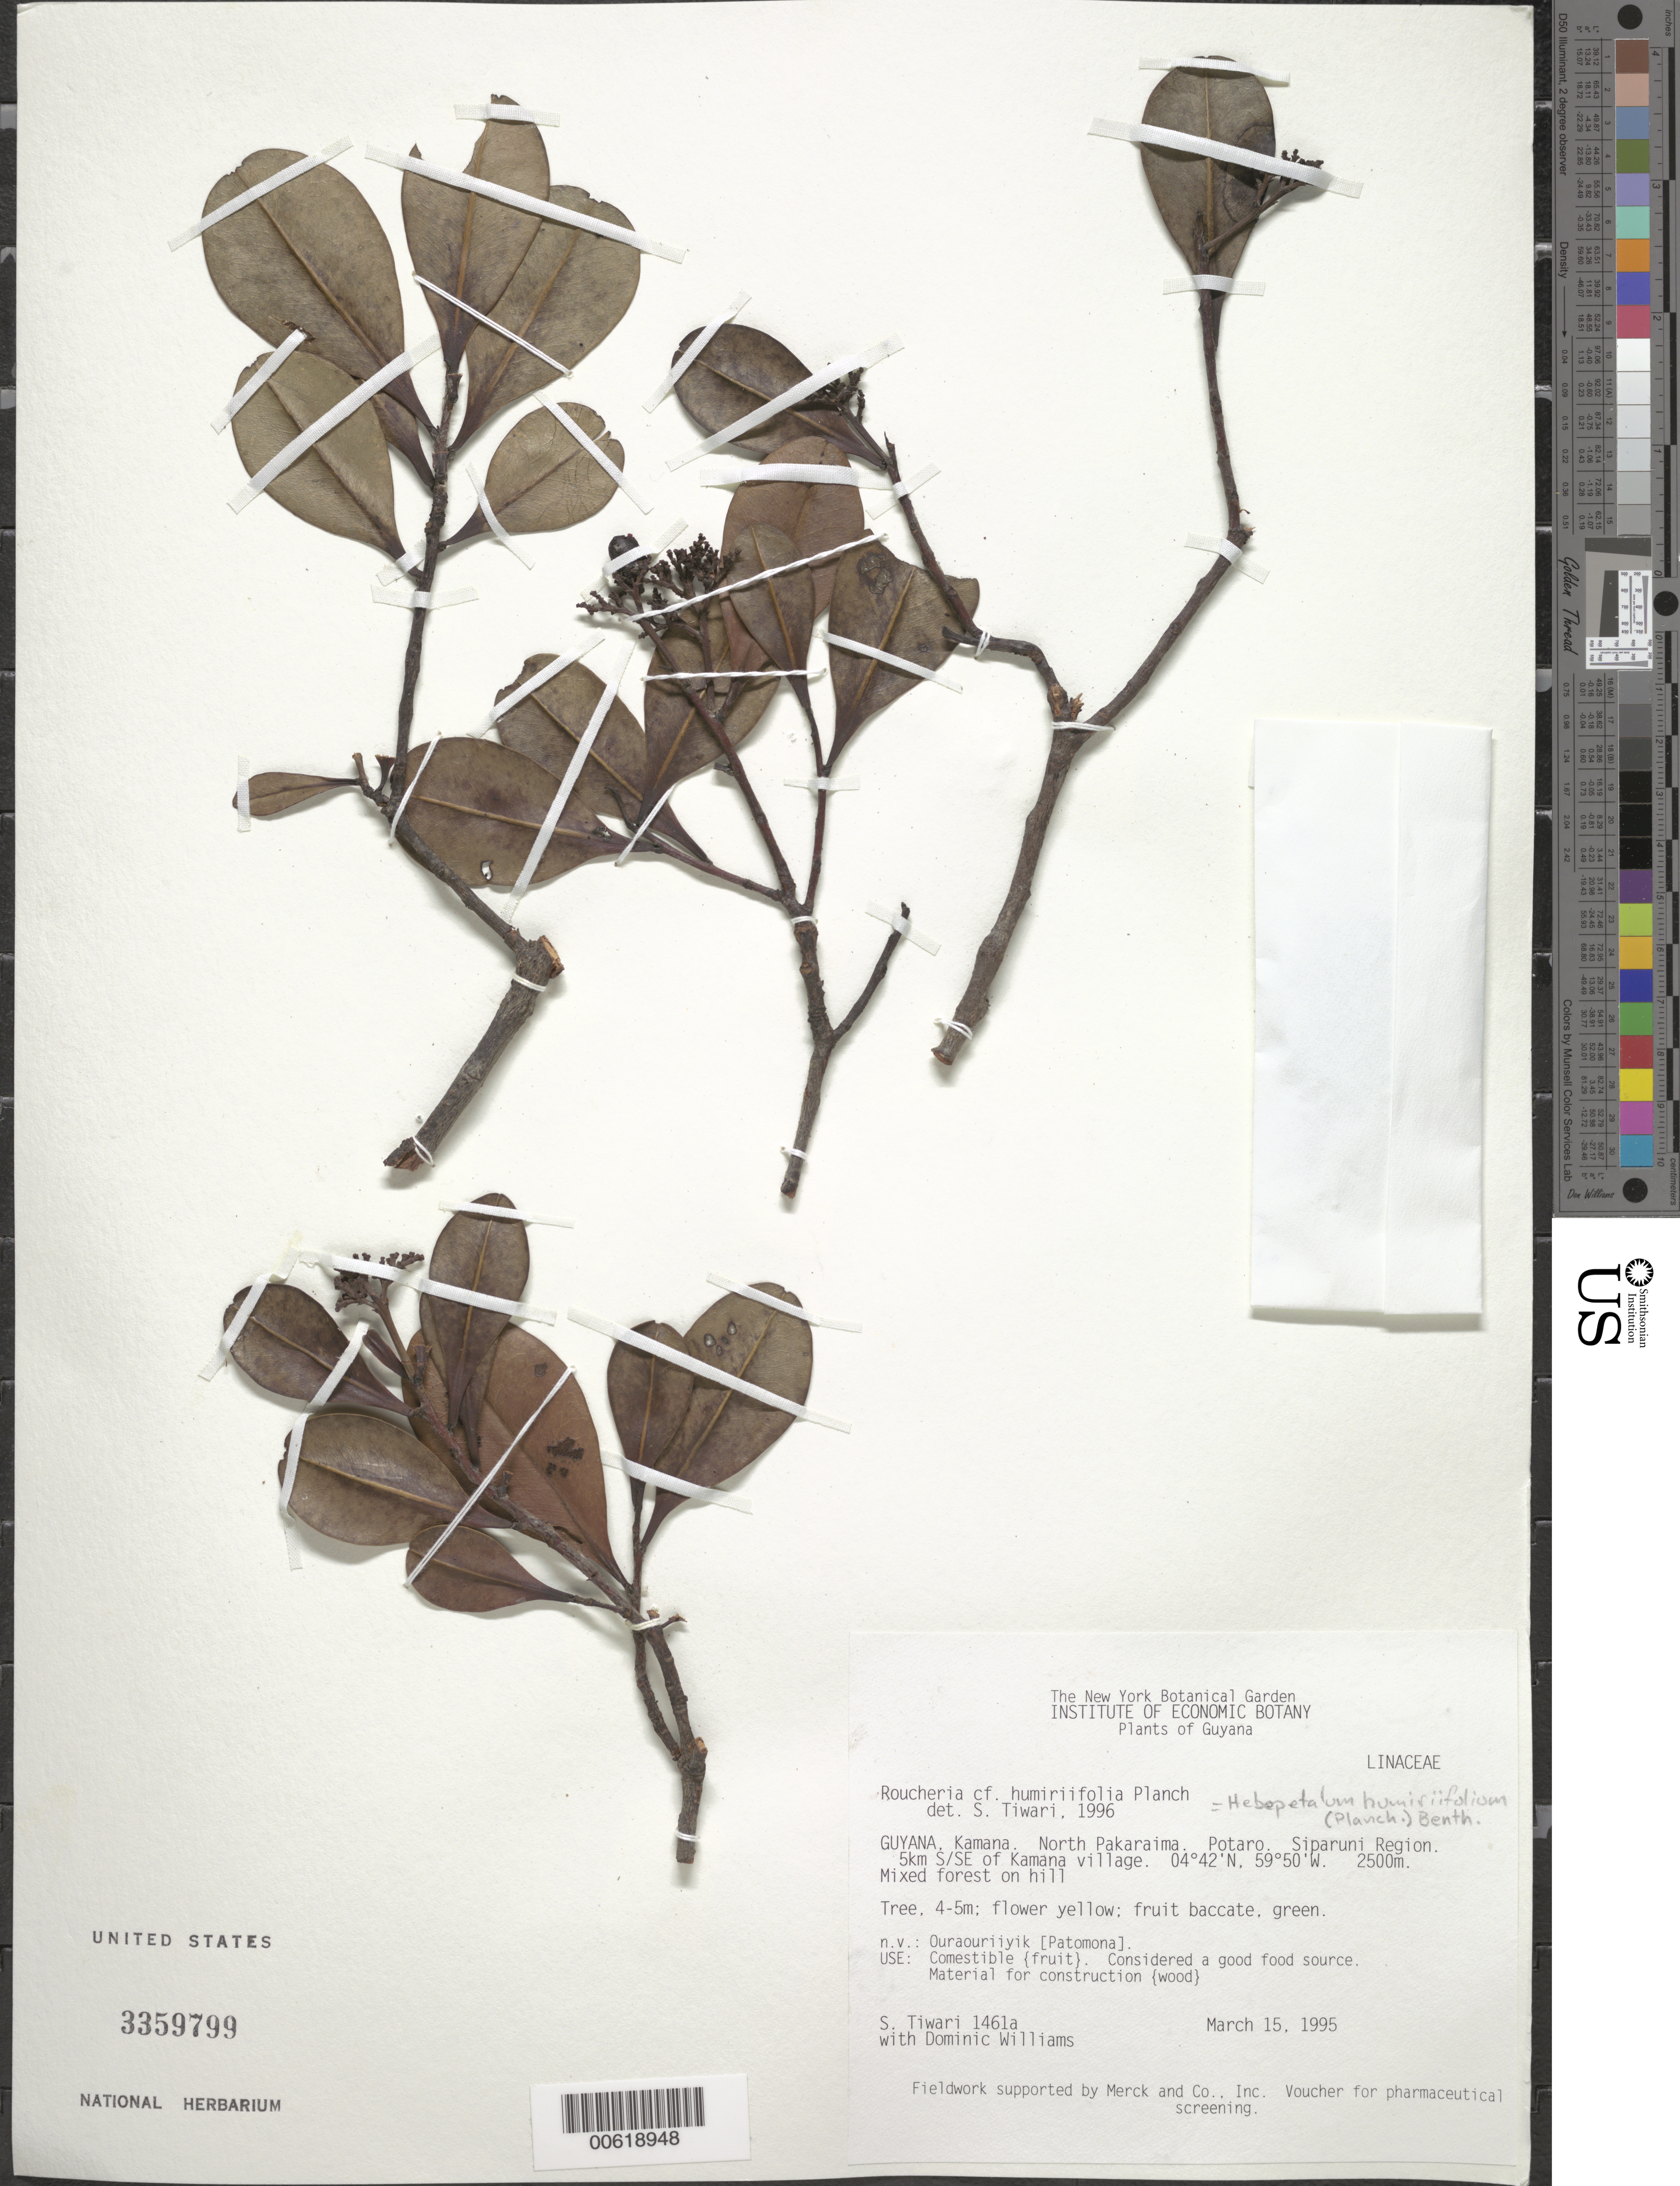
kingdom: Plantae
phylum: Tracheophyta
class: Magnoliopsida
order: Malpighiales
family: Linaceae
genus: Hebepetalum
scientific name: Hebepetalum humiriifolium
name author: (Planch.) Benth.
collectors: S. Tiwari & D. Williams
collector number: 1461 a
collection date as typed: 15-Mar-95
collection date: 1995-03-15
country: Guyana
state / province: Potaro-Siparuni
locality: Kamana, 5 km SSE of Kamana village, North Pakaraima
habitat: Mixed forest on clay and white sand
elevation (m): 2500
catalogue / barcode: US 3359799